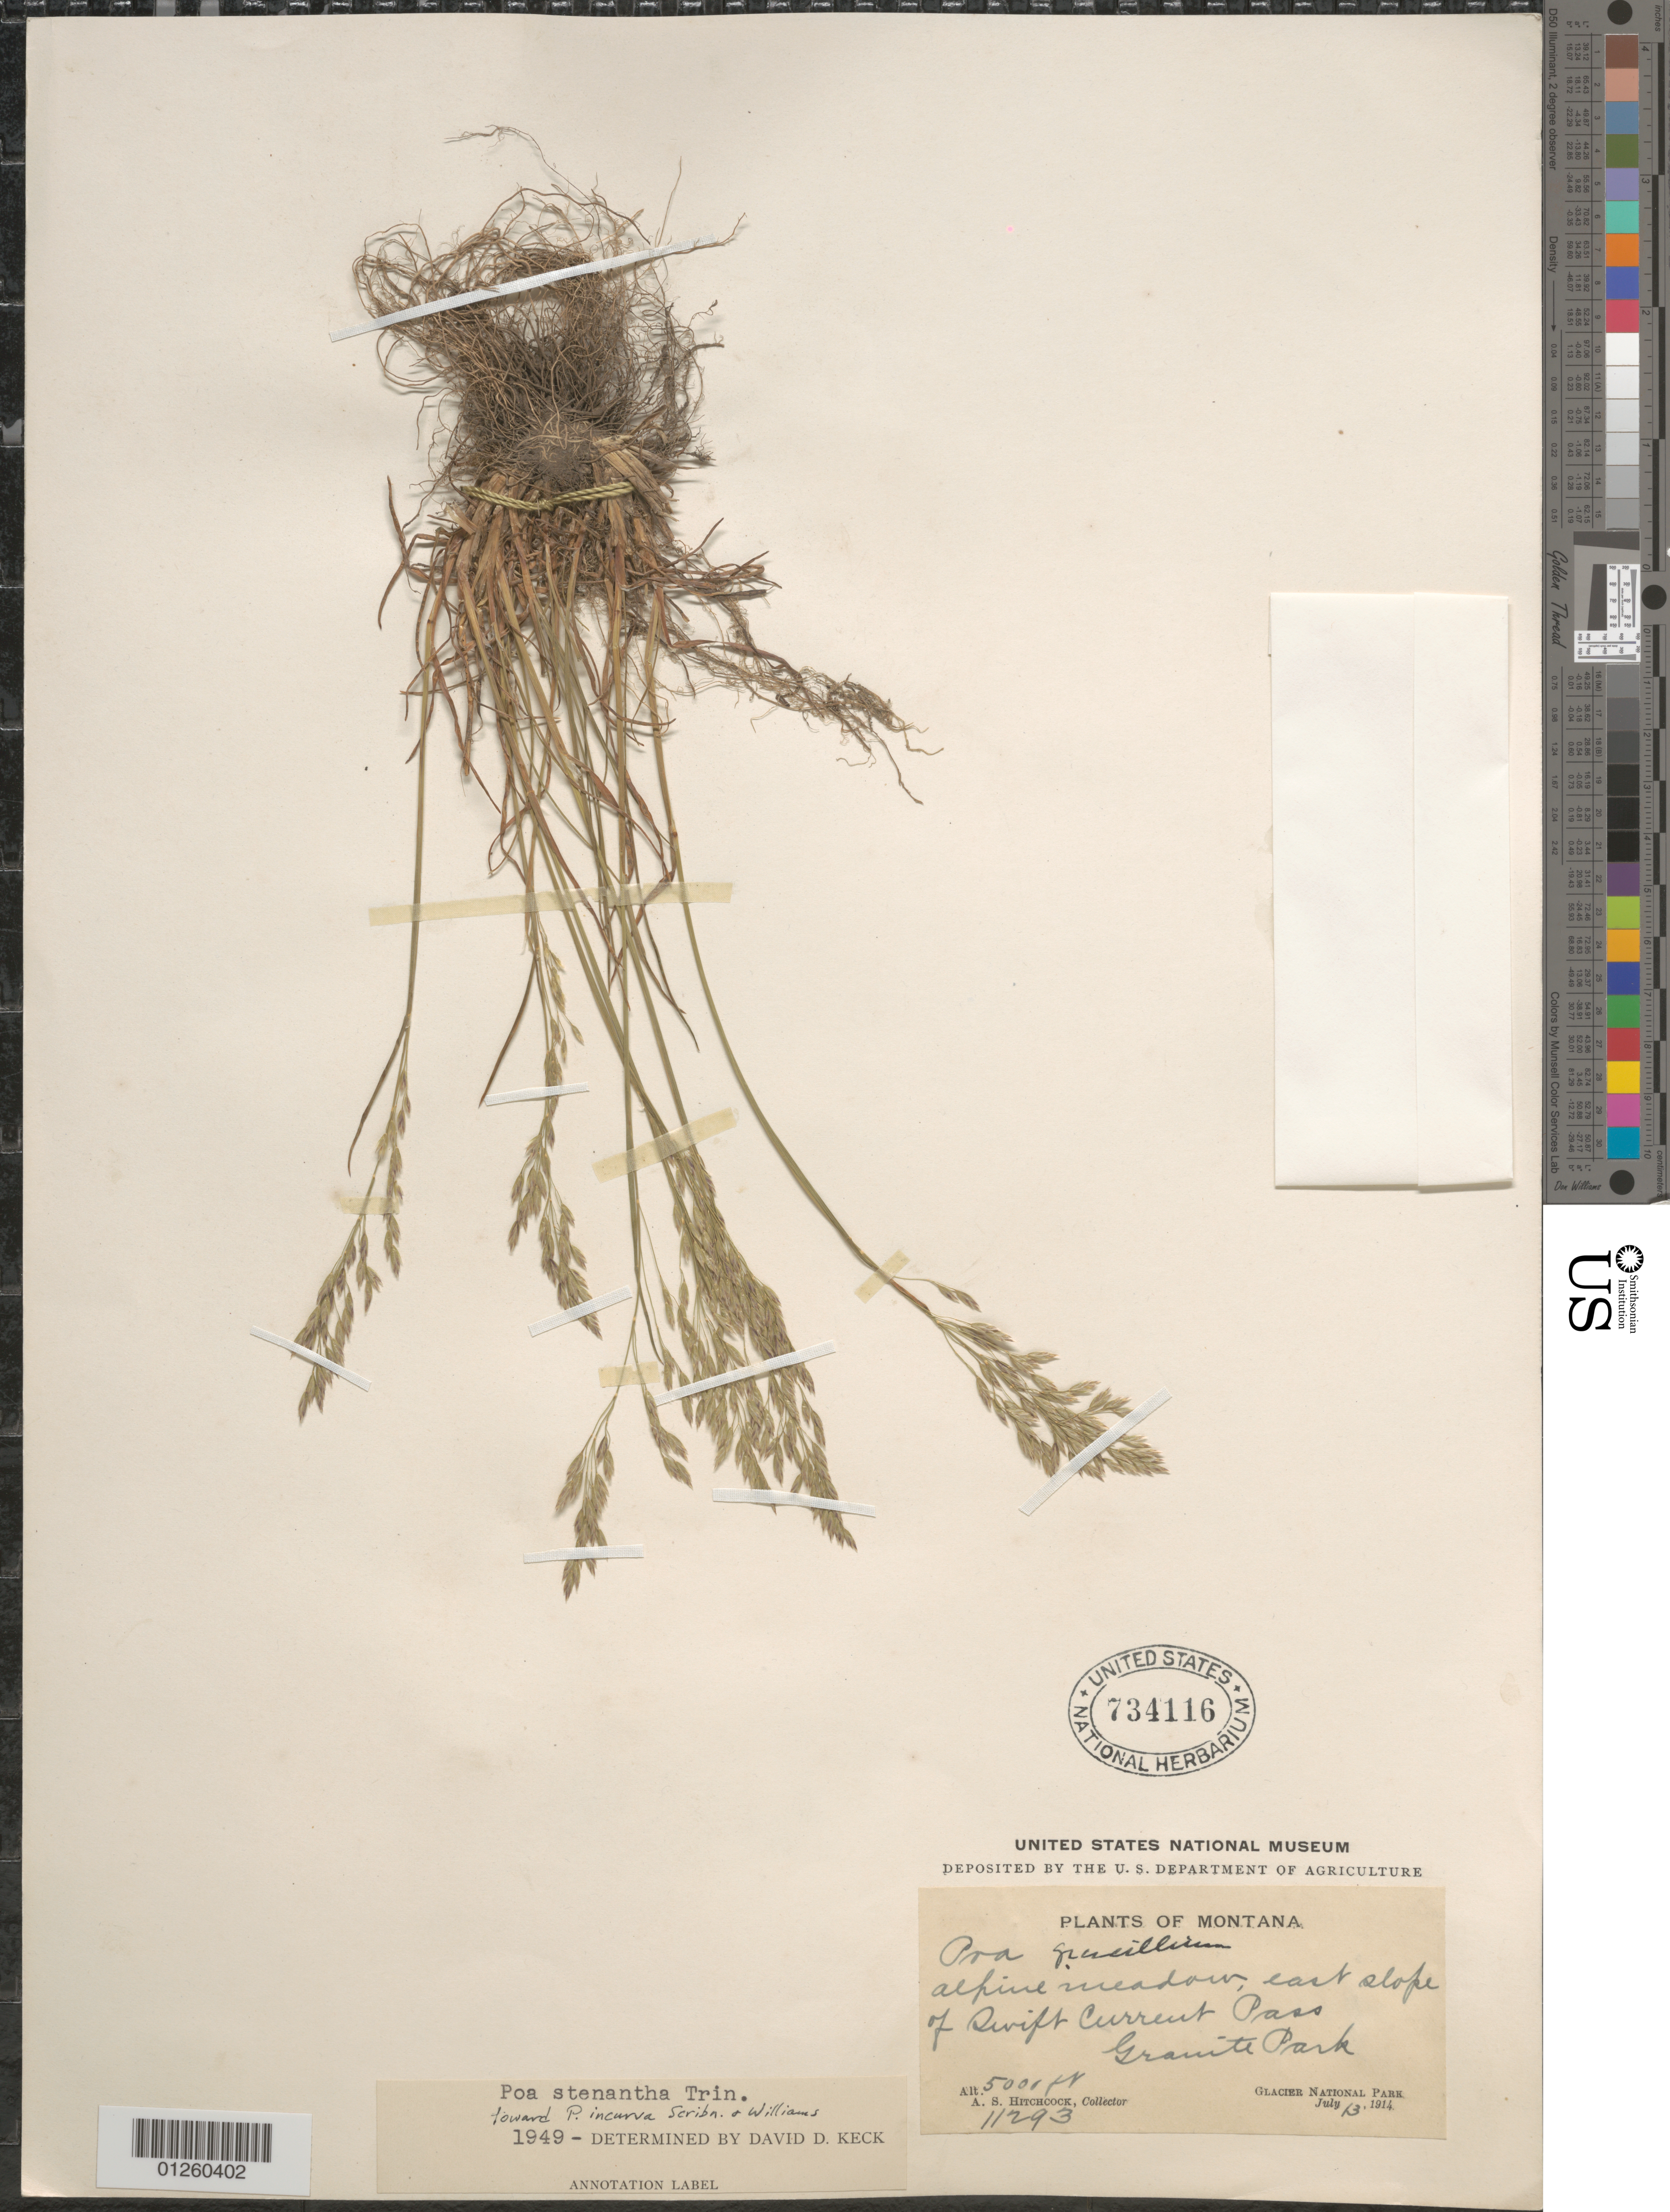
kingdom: Plantae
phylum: Tracheophyta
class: Liliopsida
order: Poales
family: Poaceae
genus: Poa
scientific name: Poa stenantha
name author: Trin.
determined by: Soreng, Robert J., Research Associate (BOT), Smithsonian Institution - National Museum of Natural History (UNITED STATES)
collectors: A. S. Hitchcock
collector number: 11293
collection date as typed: July 13, 1904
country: United States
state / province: Montana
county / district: Glacier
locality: Alpine meadow, E slope of Swift Current Pass, Granite Park.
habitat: alpine meadow.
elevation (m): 1524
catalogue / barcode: US 734116